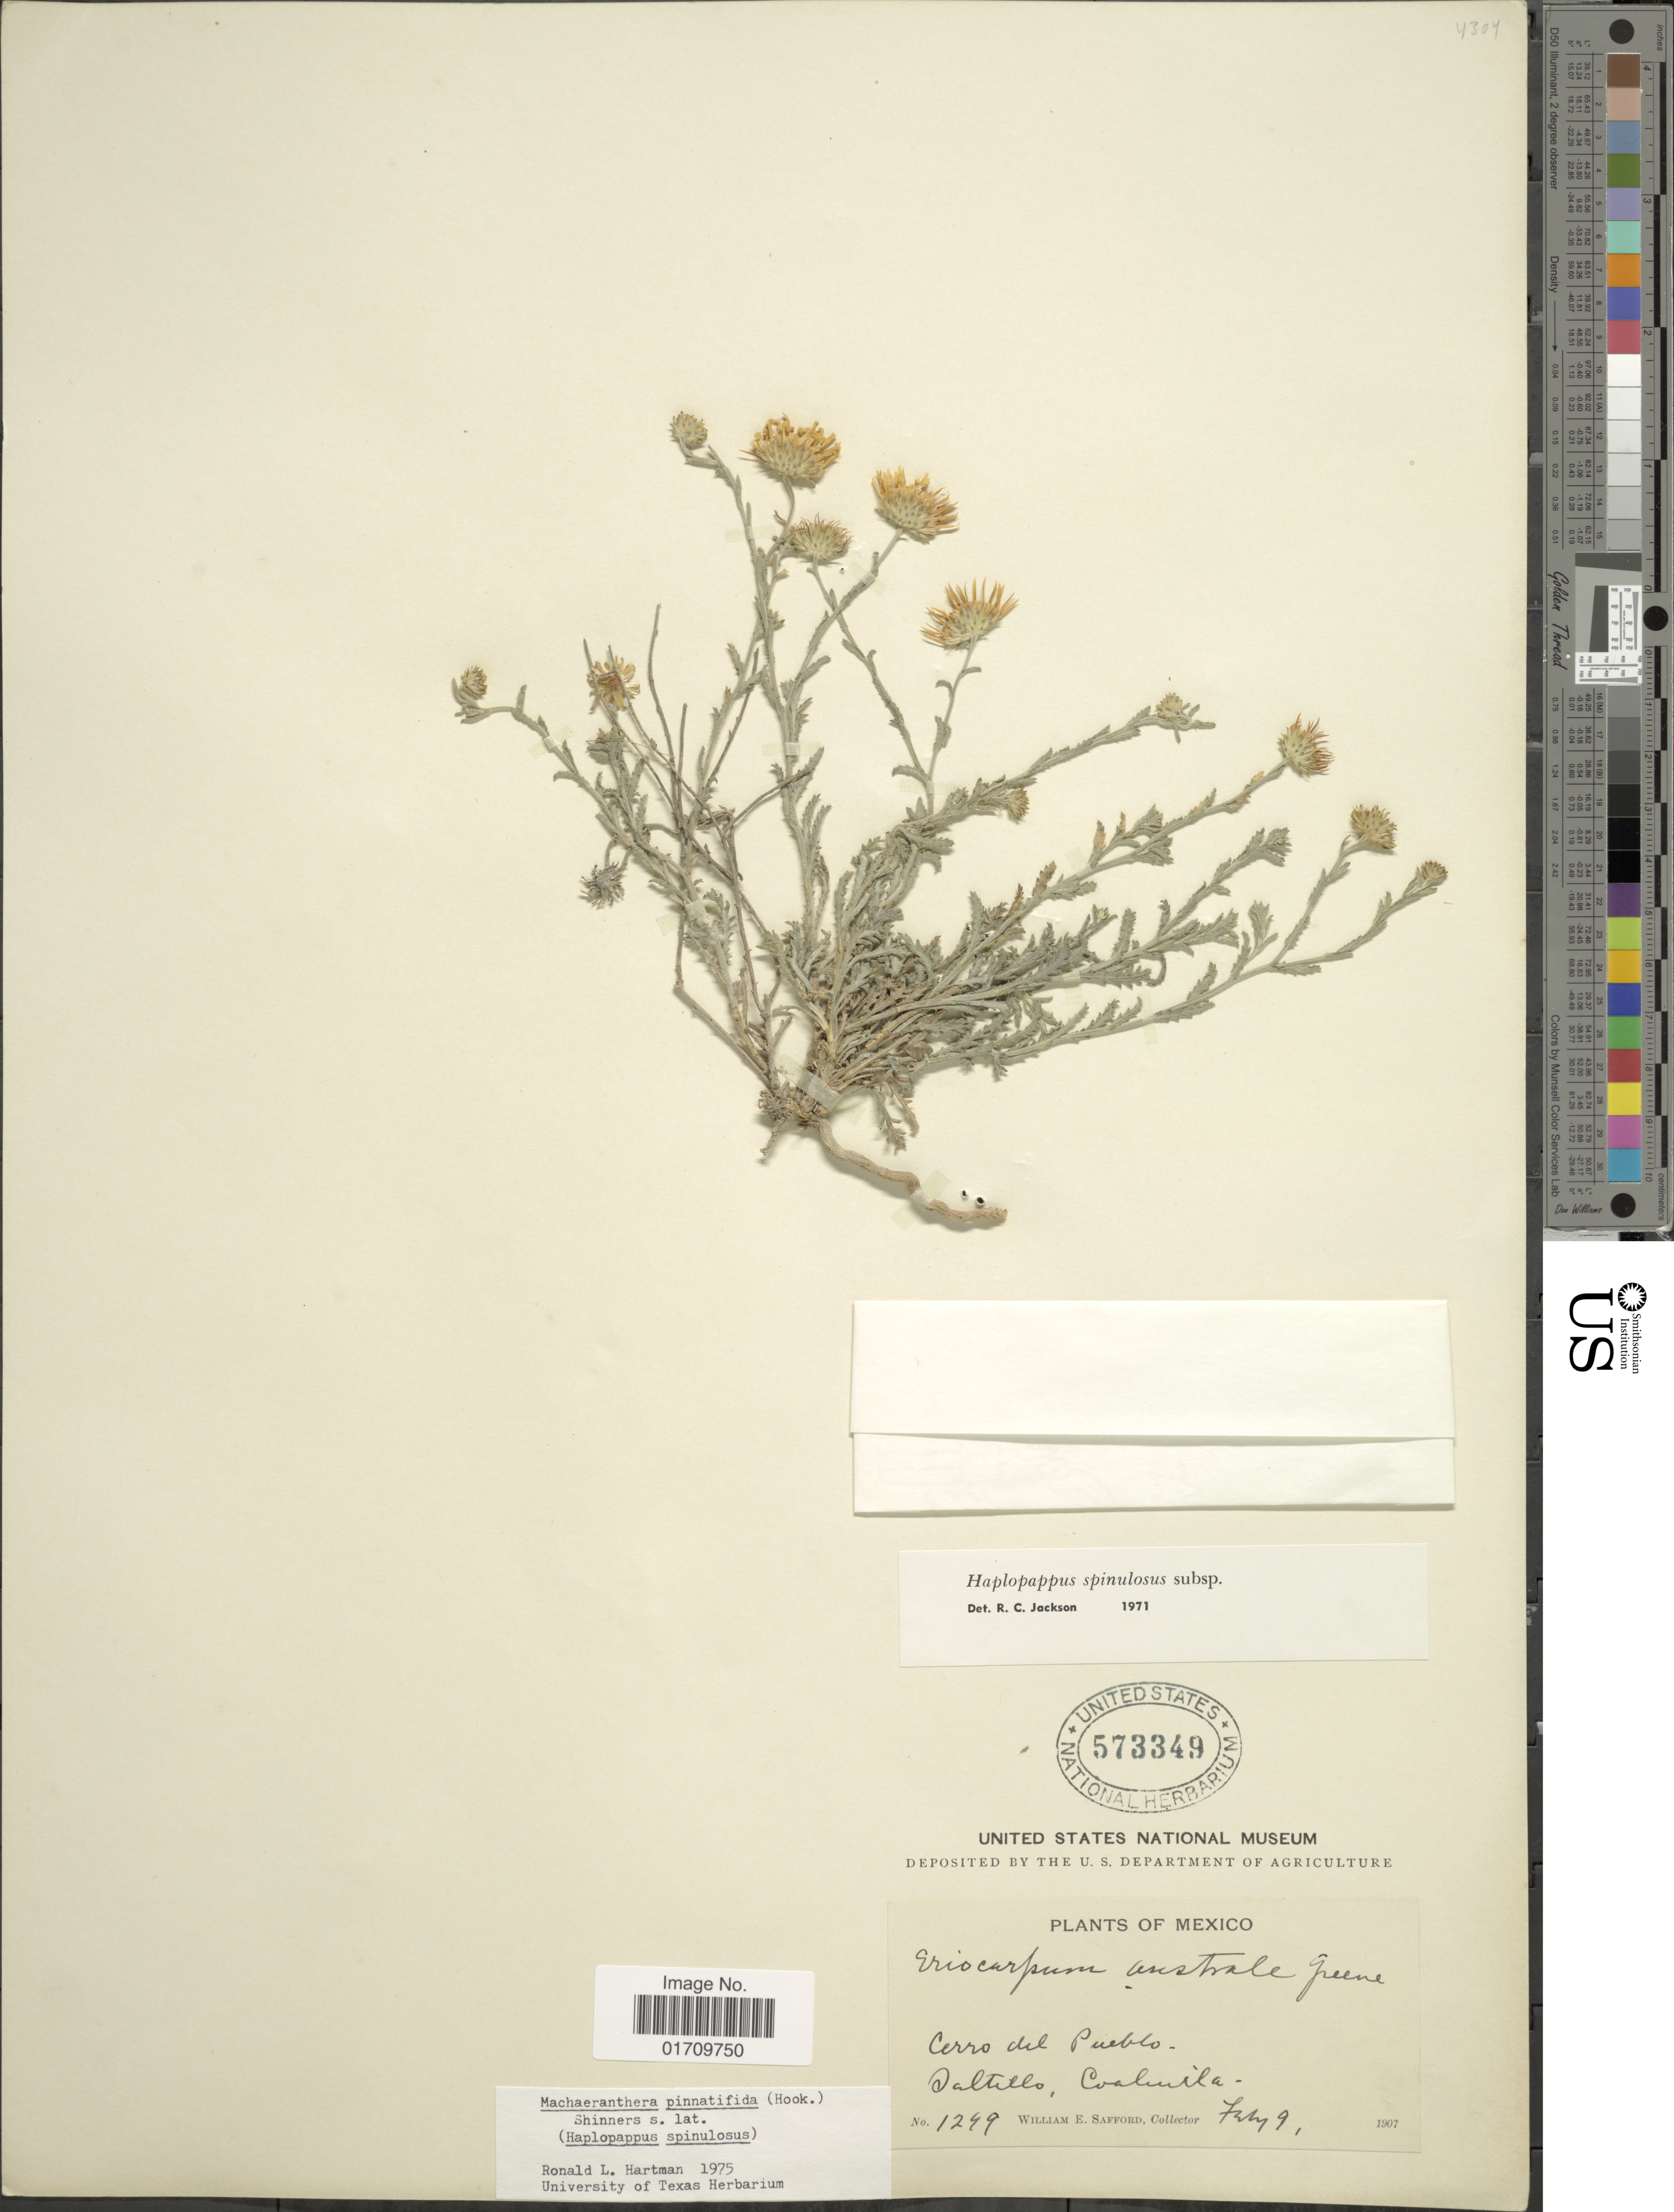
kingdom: Plantae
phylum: Tracheophyta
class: Magnoliopsida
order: Asterales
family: Asteraceae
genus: Machaeranthera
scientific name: Machaeranthera pinnatifida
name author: (Hook.) Shinners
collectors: W. E. Safford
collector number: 1249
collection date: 1907-02-09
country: Mexico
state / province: Coahuila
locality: Cerro del Pueblo, Saltillo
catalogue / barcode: US 573349